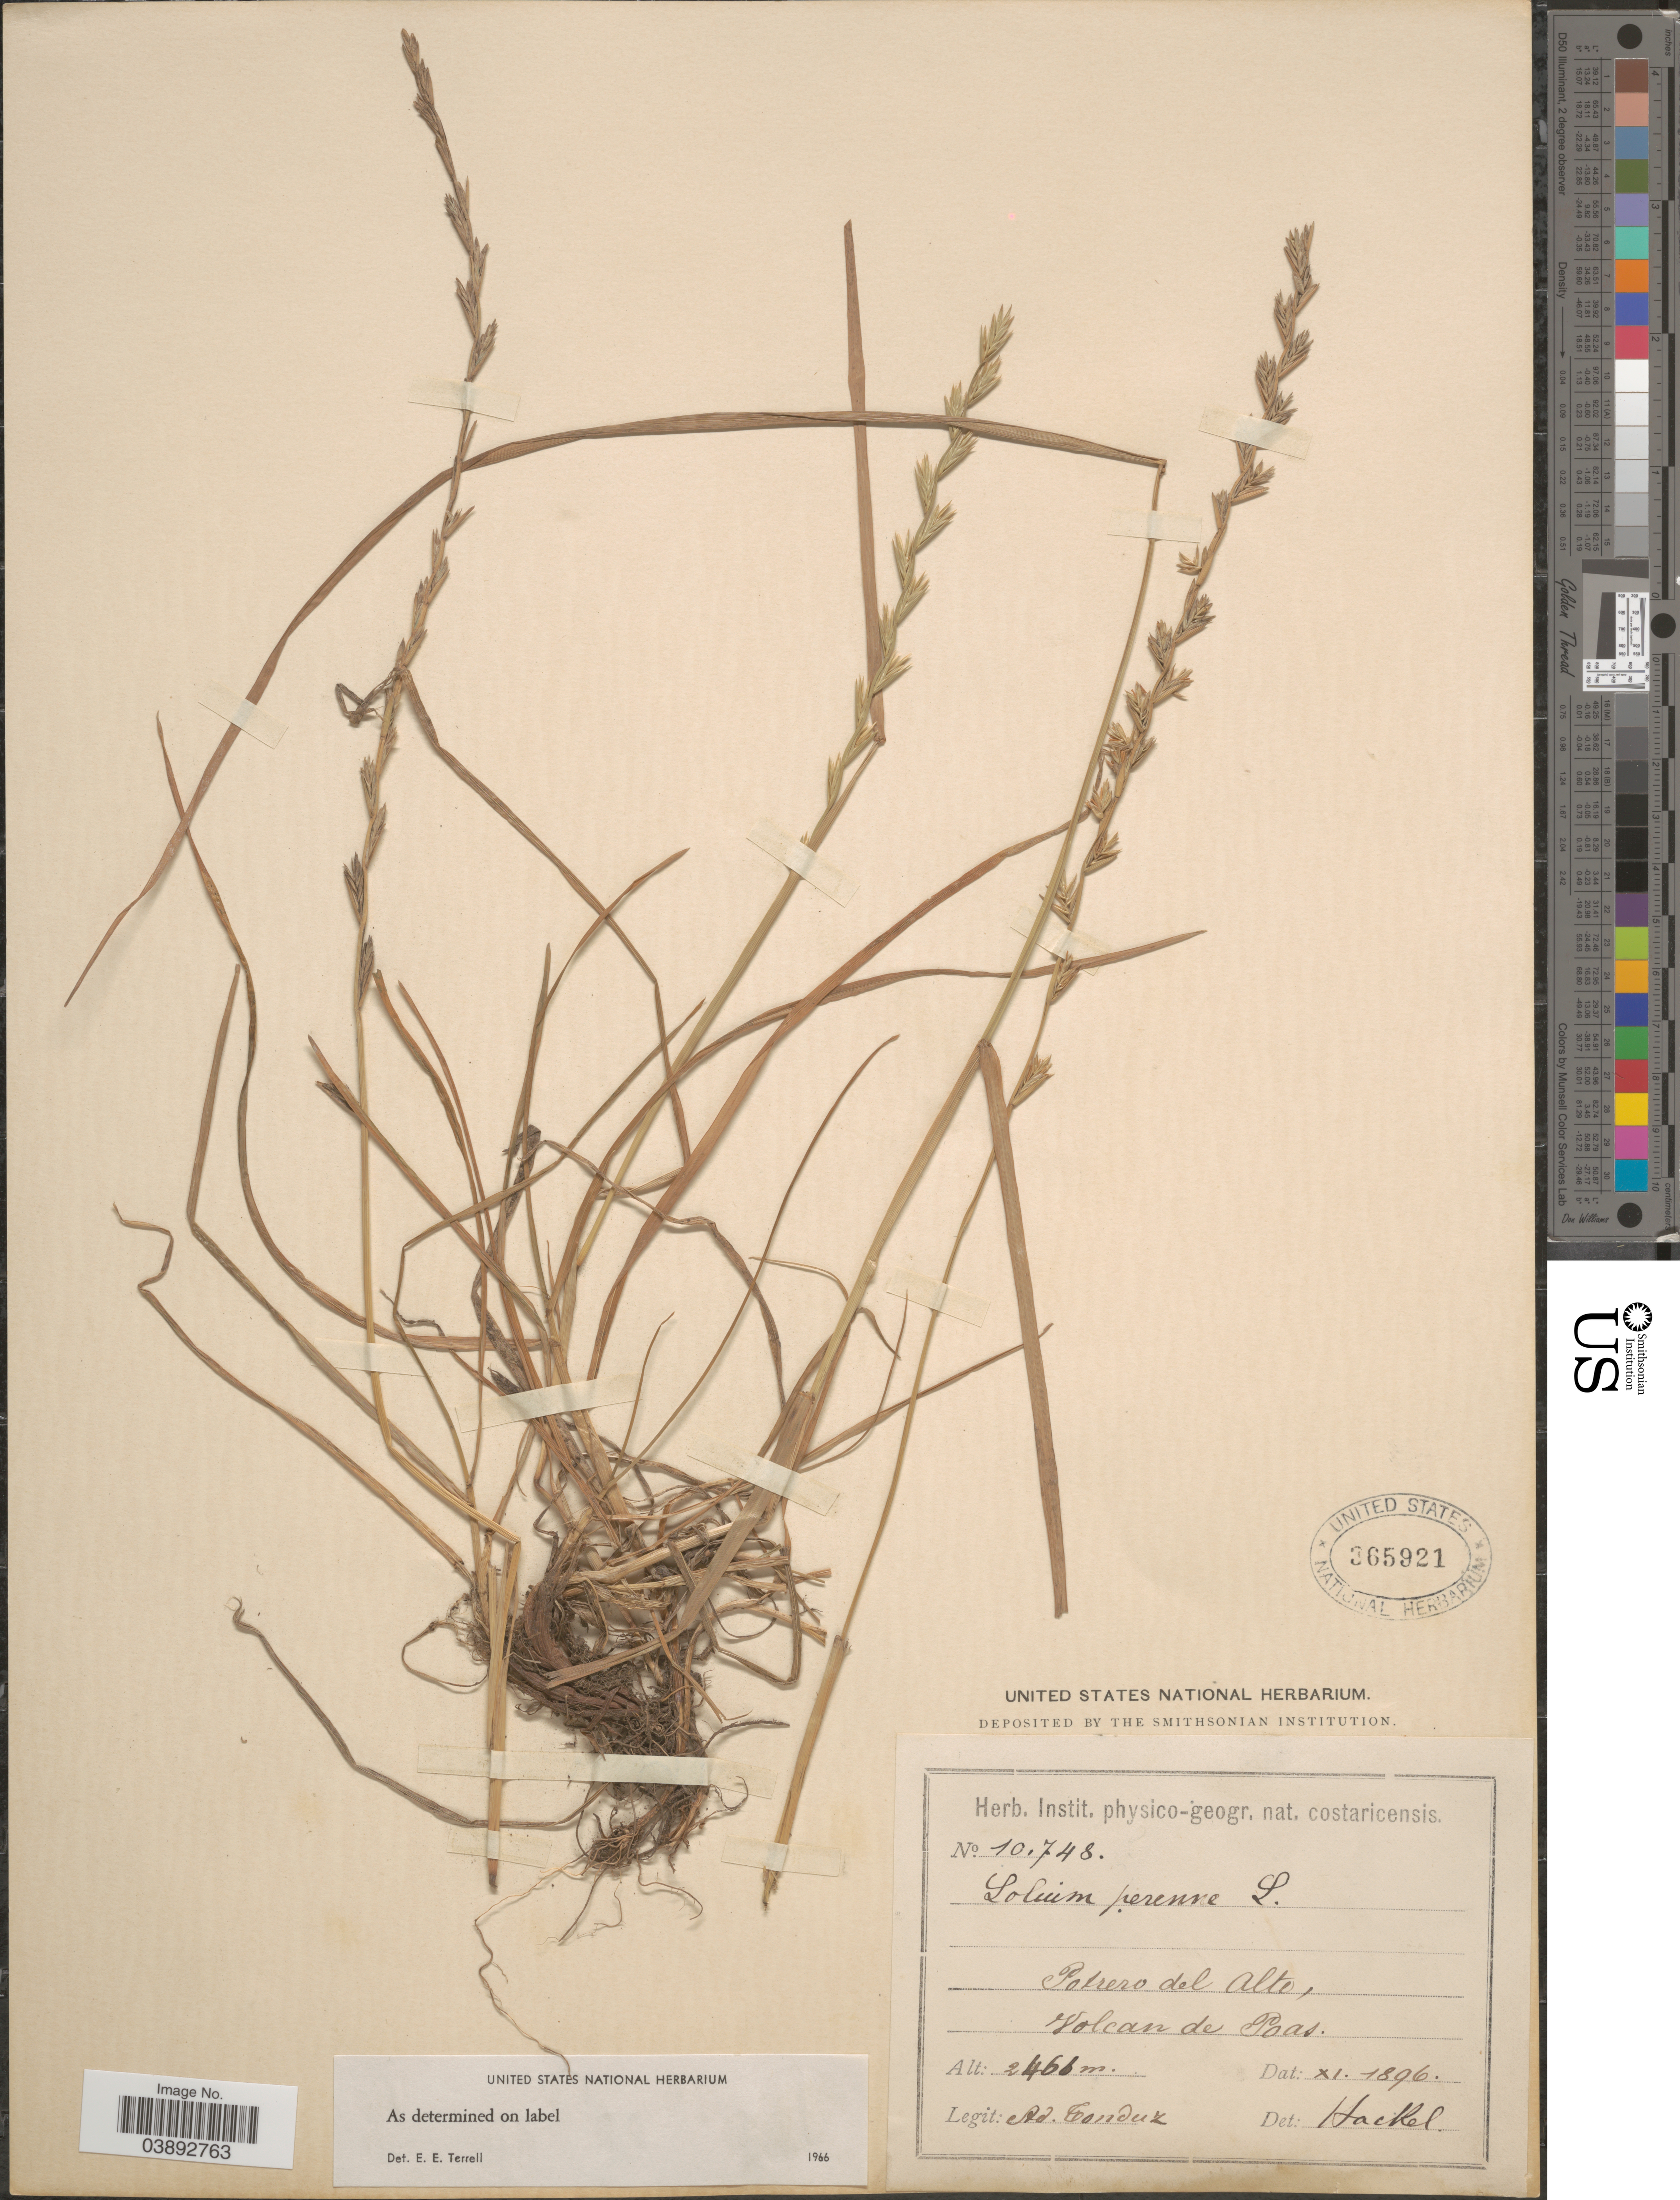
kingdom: Plantae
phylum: Tracheophyta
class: Liliopsida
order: Poales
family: Poaceae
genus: Lolium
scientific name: Lolium perenne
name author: L.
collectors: A. Tonduz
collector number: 10748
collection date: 1896-11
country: Costa Rica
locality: Potrero del Alto, Volcan de Poas.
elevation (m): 2466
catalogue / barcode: US 365921